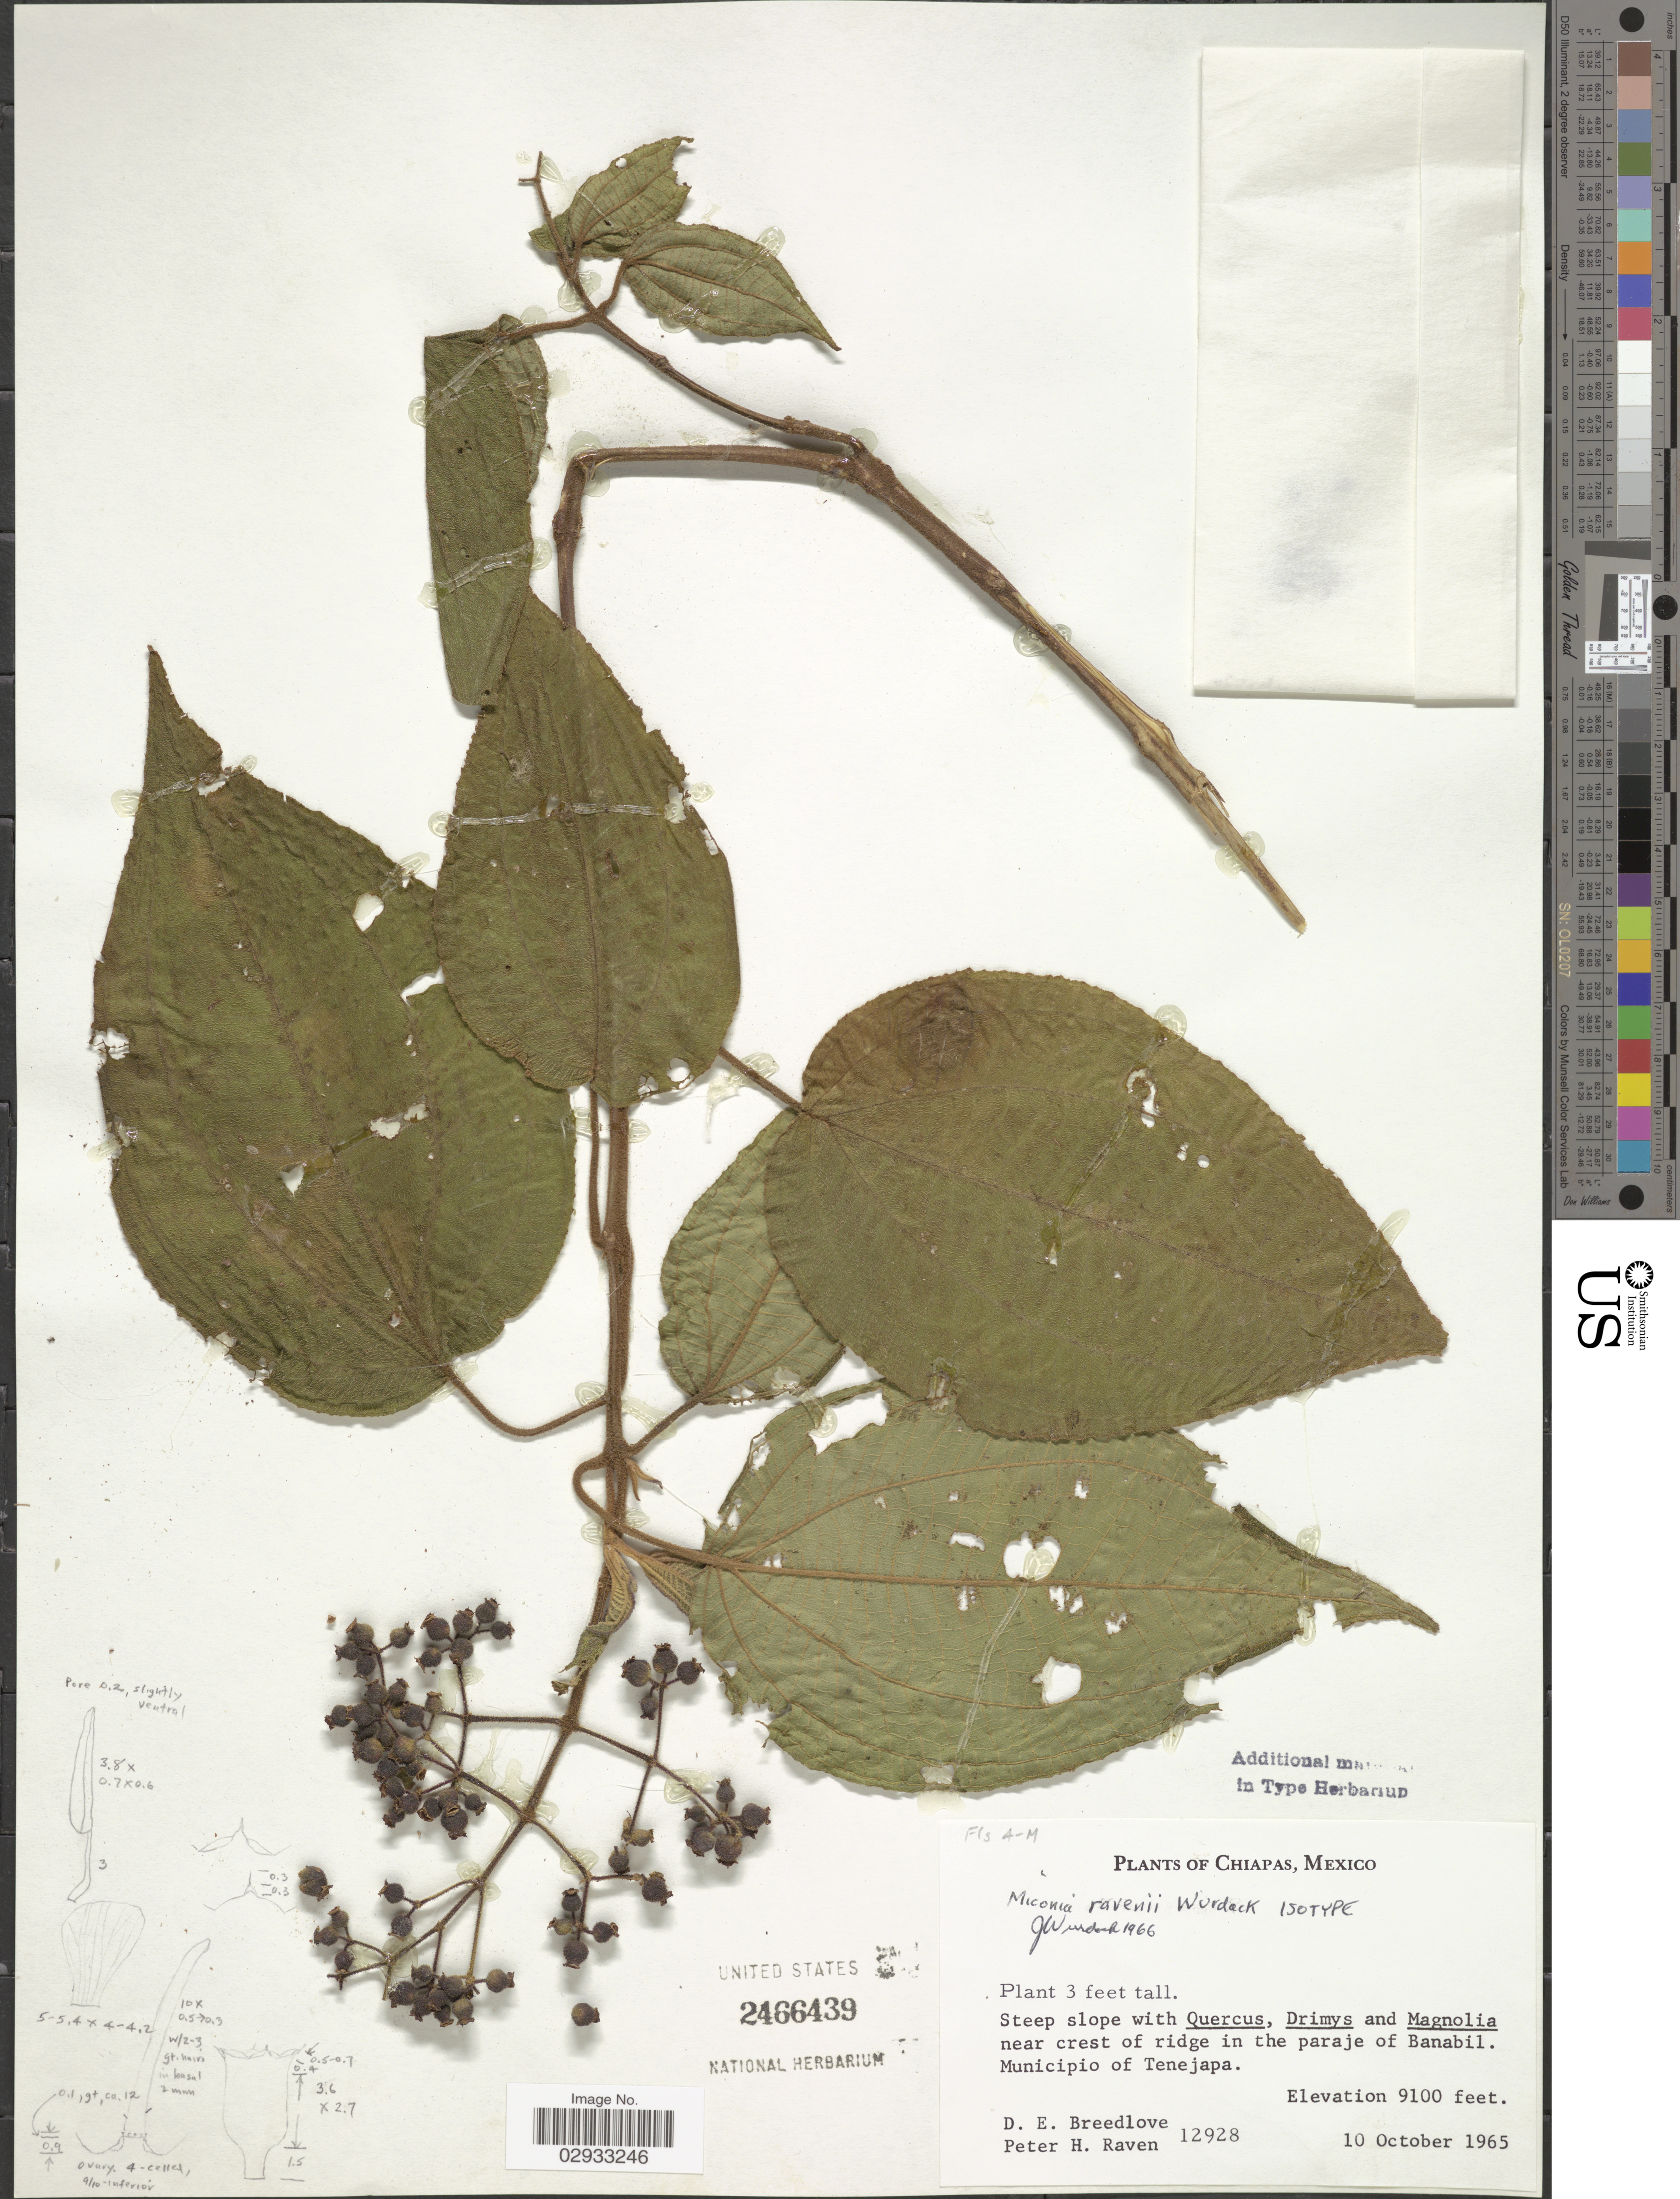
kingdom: Plantae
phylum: Tracheophyta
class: Magnoliopsida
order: Myrtales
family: Melastomataceae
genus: Miconia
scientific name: Miconia ravenii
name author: Wurdack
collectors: D. E. Breedlove & P. Raven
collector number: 12928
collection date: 1965-10-10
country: Mexico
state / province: Chiapas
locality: Steep slope near crest of ridge in the paraje of Banabil. Municipio of Tenejapa.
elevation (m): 2774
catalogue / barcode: US 2466439